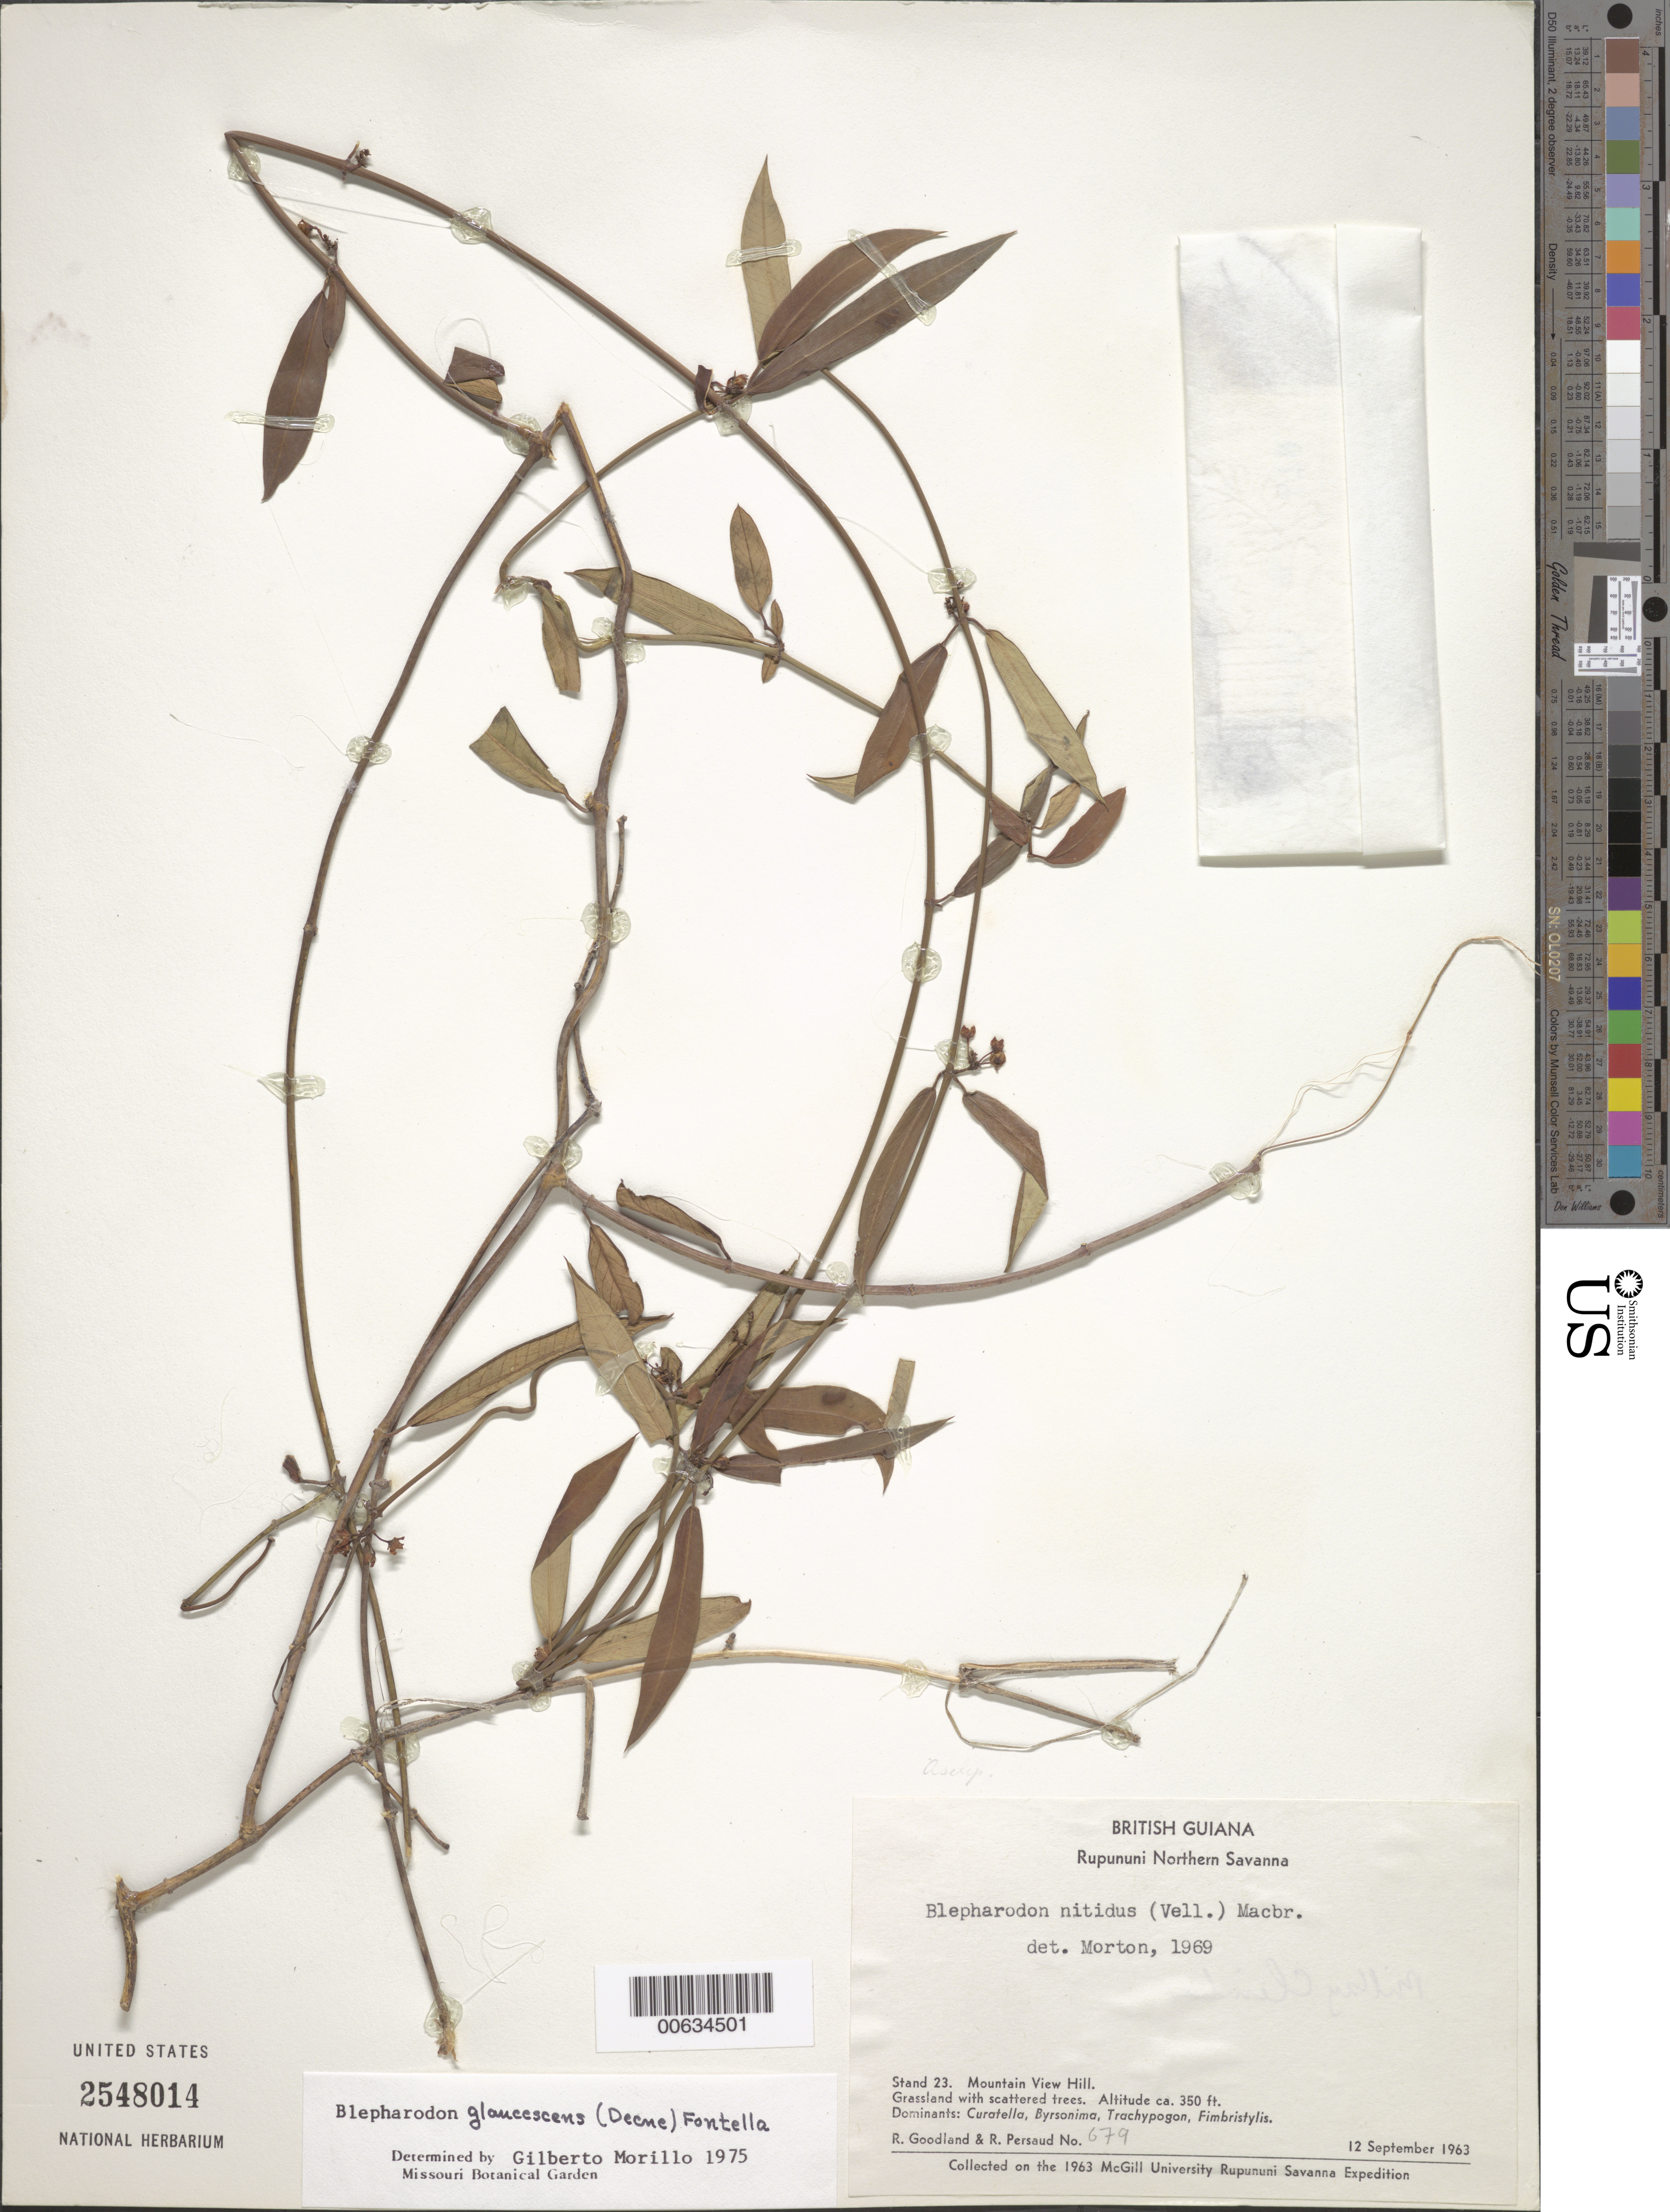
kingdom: Plantae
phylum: Tracheophyta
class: Magnoliopsida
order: Gentianales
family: Apocynaceae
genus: Blepharodon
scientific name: Blepharodon glaucescens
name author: (Decne.) Fontella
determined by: Morillo, G. N.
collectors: R. Goodland & R. Persaud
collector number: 679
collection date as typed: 12-Sep-63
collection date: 1963-09-12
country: Guyana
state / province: U. Takutu-U. Essequibo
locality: Rupununi Northern Savanna, Mountain View Hill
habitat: Grassland with scattered trees. Dominants: Curatella, Byrsonima, Trachypogon, Fimbristylis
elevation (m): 107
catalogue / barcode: US 2548014